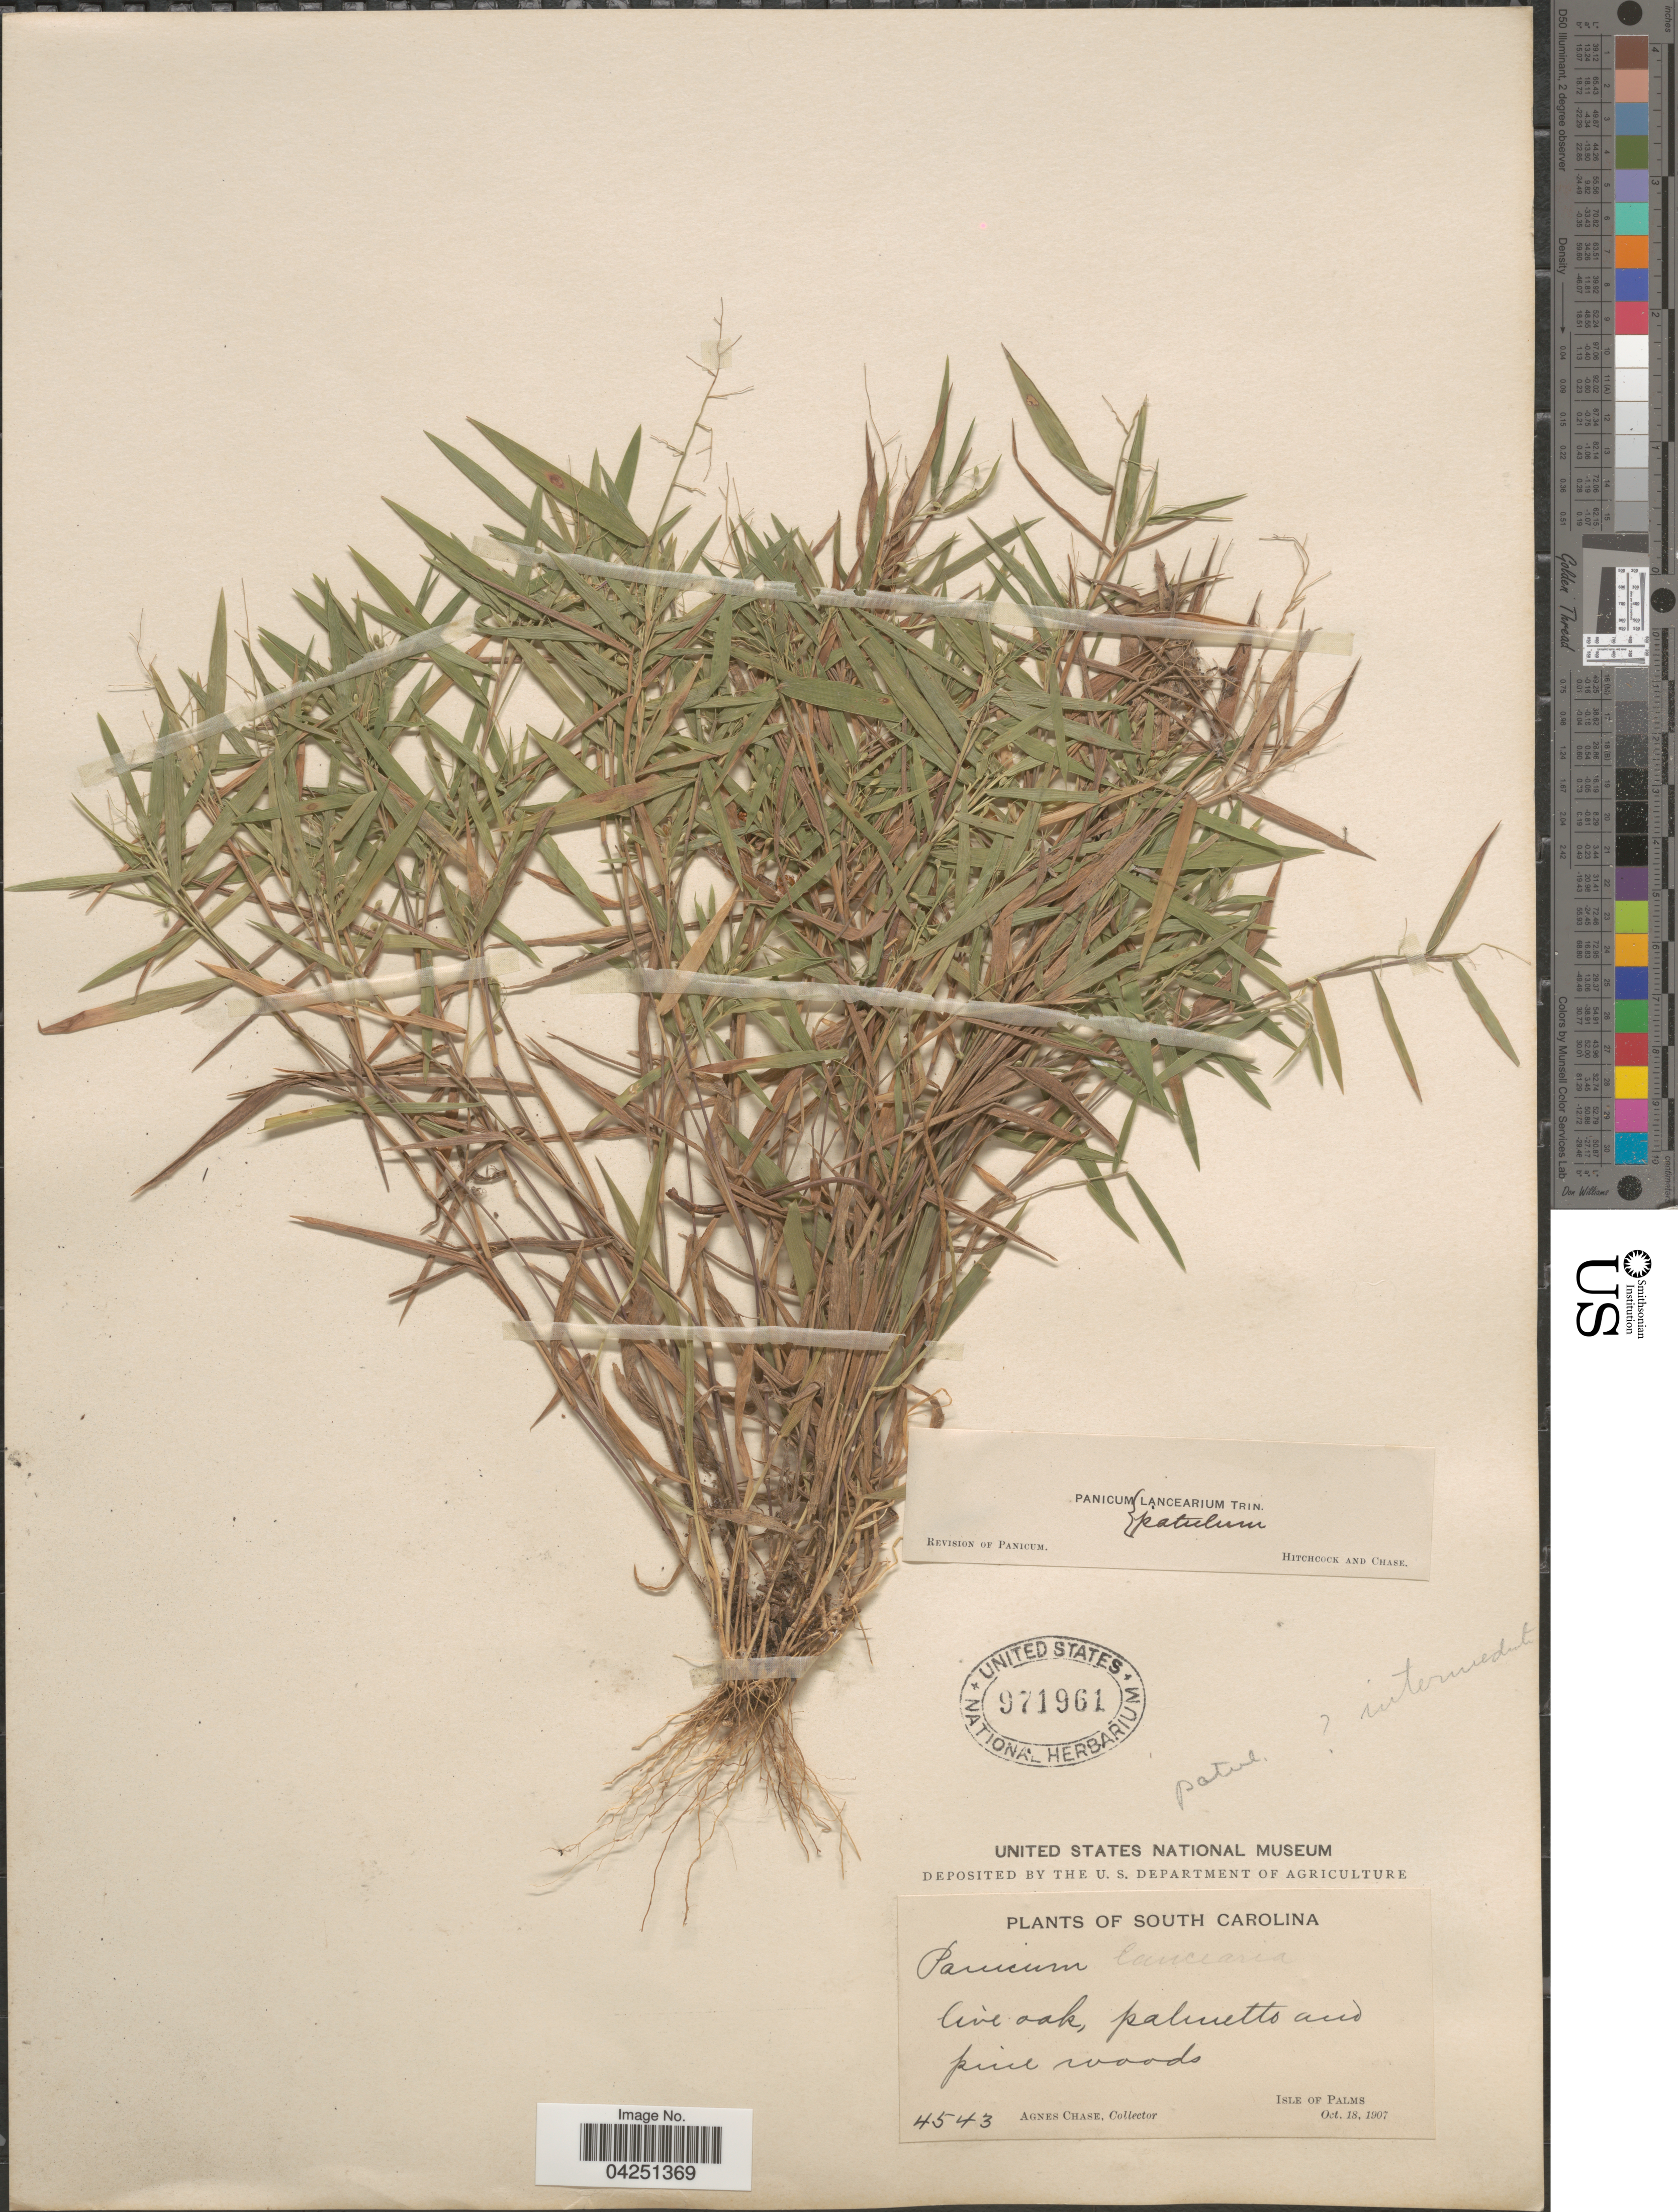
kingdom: Plantae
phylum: Tracheophyta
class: Liliopsida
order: Poales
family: Poaceae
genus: Dichanthelium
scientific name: Dichanthelium acuminatum var. acuminatum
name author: (Sw.) Gould & C.A. Clark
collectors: A. Chase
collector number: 4543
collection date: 1907-10-18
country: United States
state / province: South Carolina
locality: Live oak, palmetto and pine woods. Isle of Palms.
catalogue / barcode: US 971961